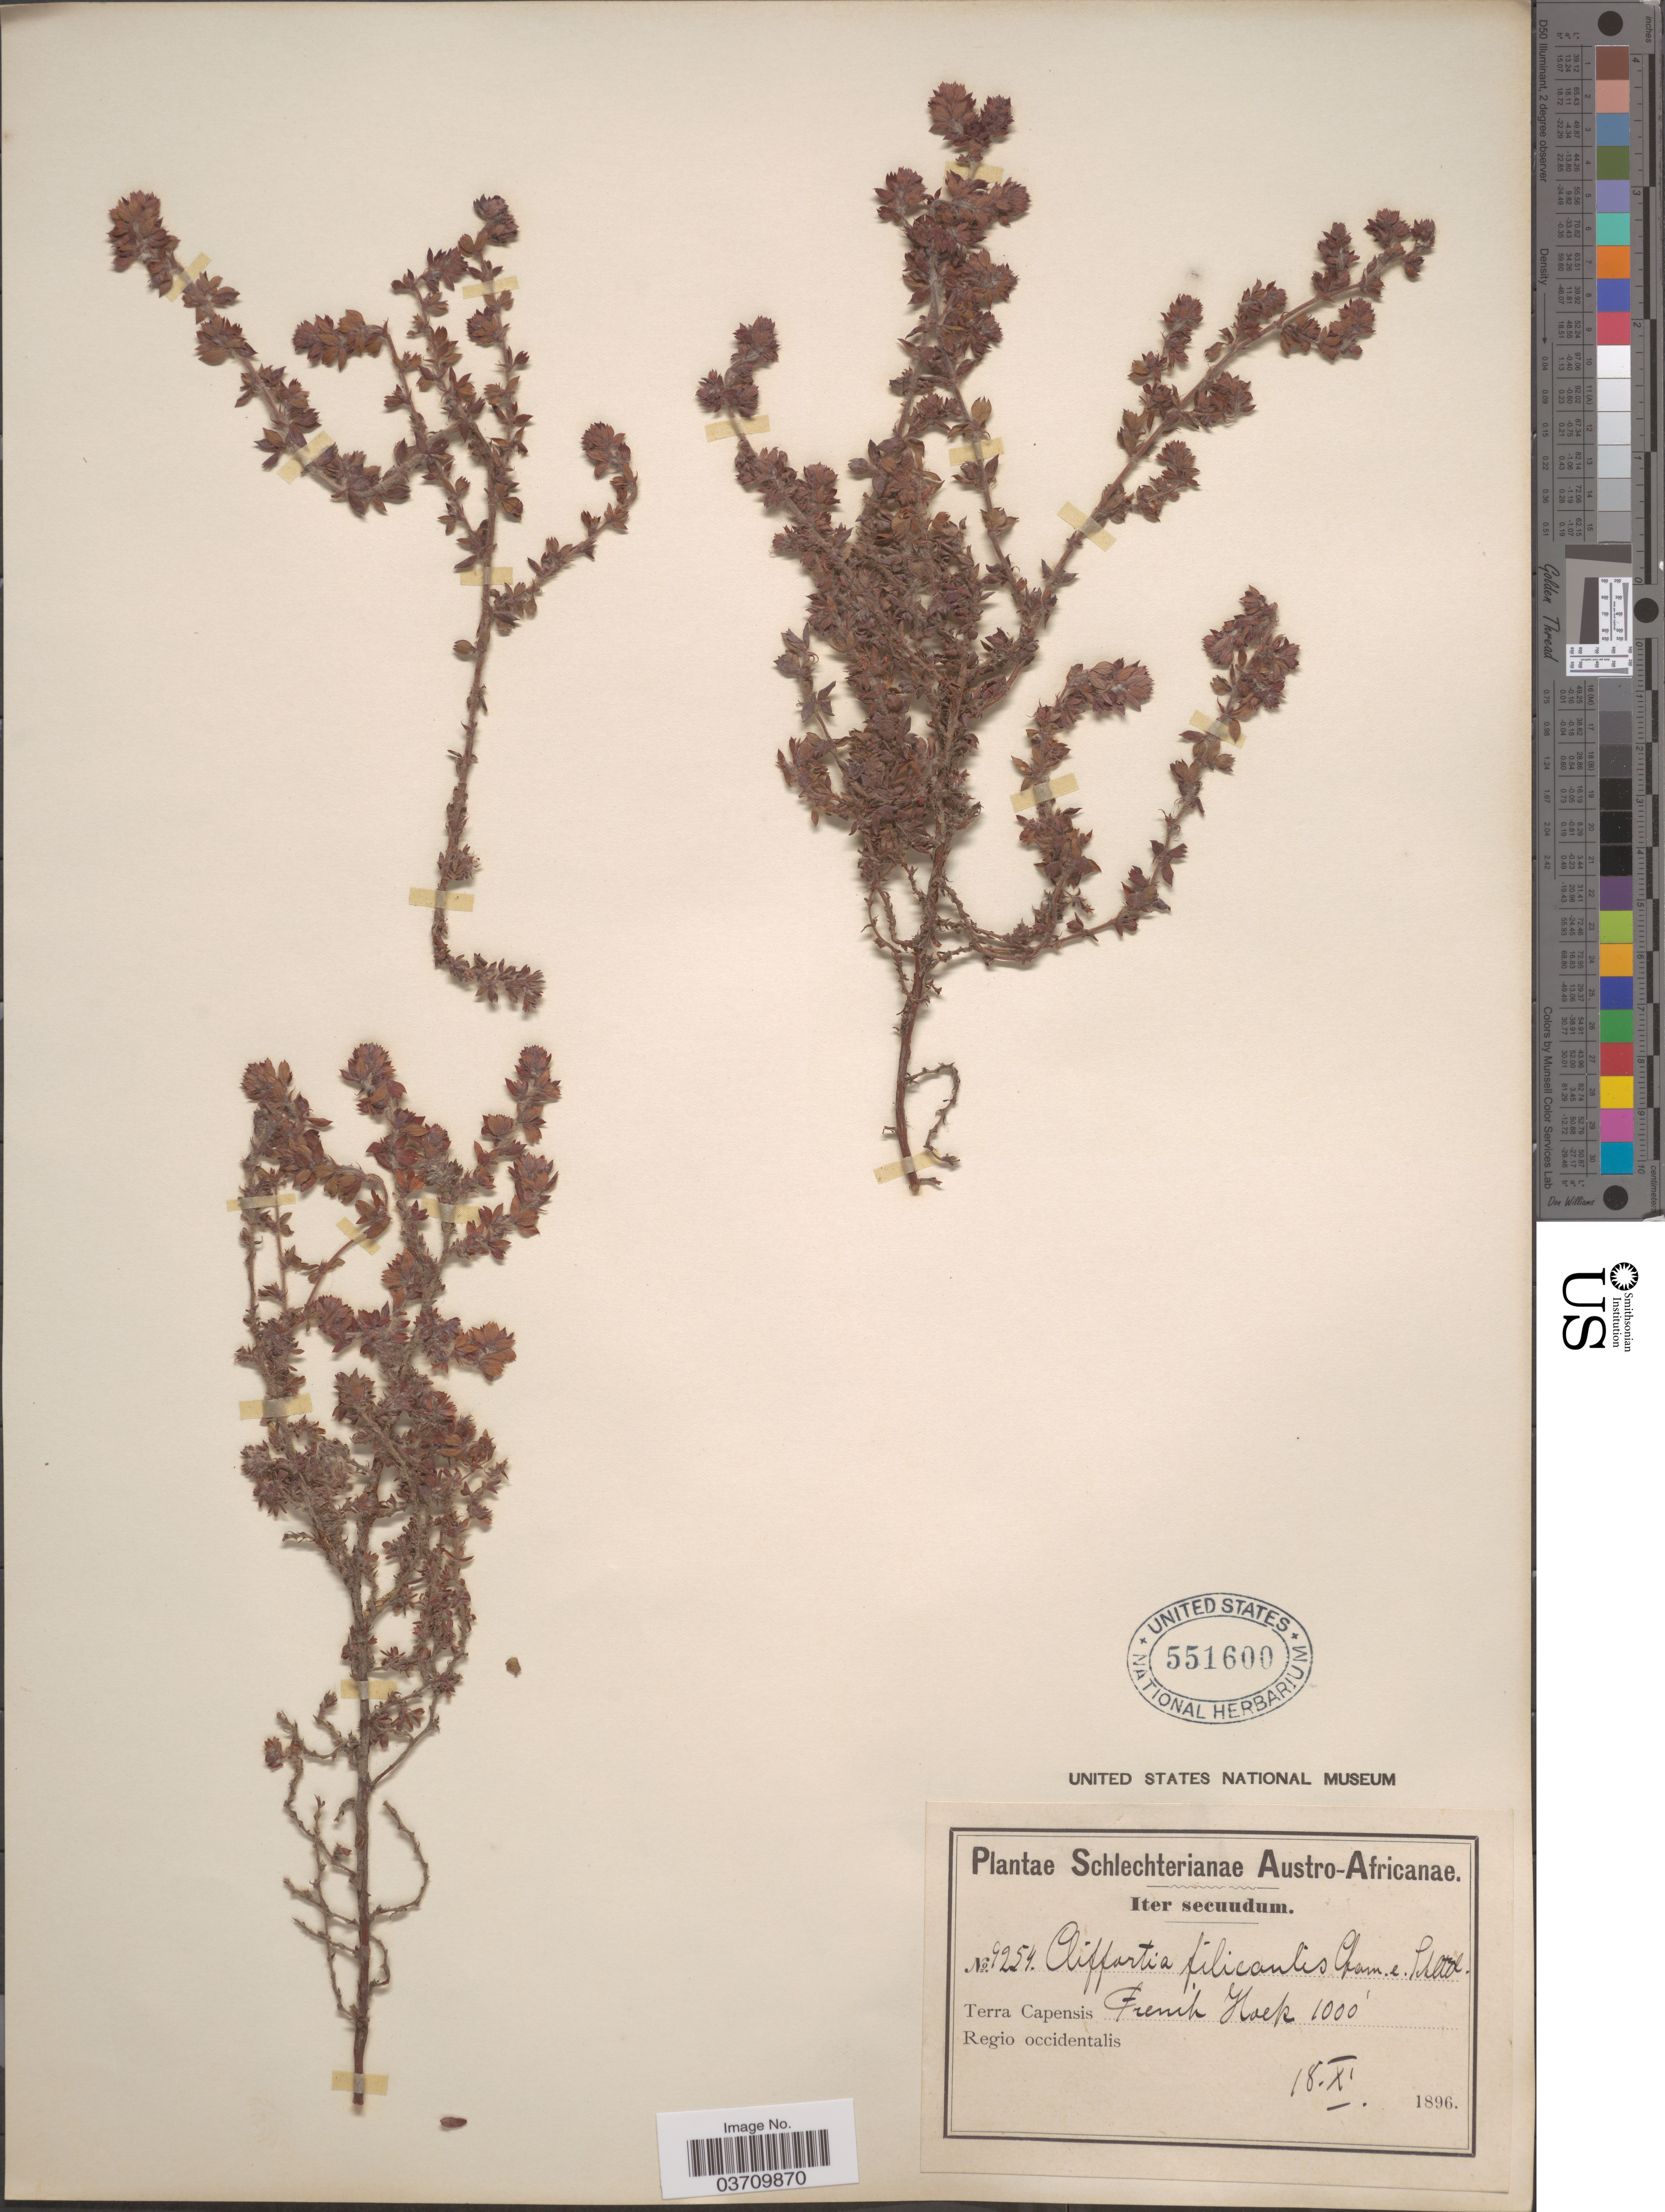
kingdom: Plantae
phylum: Tracheophyta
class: Magnoliopsida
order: Rosales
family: Rosaceae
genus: Cliffortia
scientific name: Cliffortia filicaulis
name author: Schltdl.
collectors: Schlechter, --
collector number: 9254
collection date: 1896-11-18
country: South Africa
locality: Austro-Africanae. Terra Capensis. Regio occidentalis. French Hoek.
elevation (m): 305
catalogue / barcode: US 551600